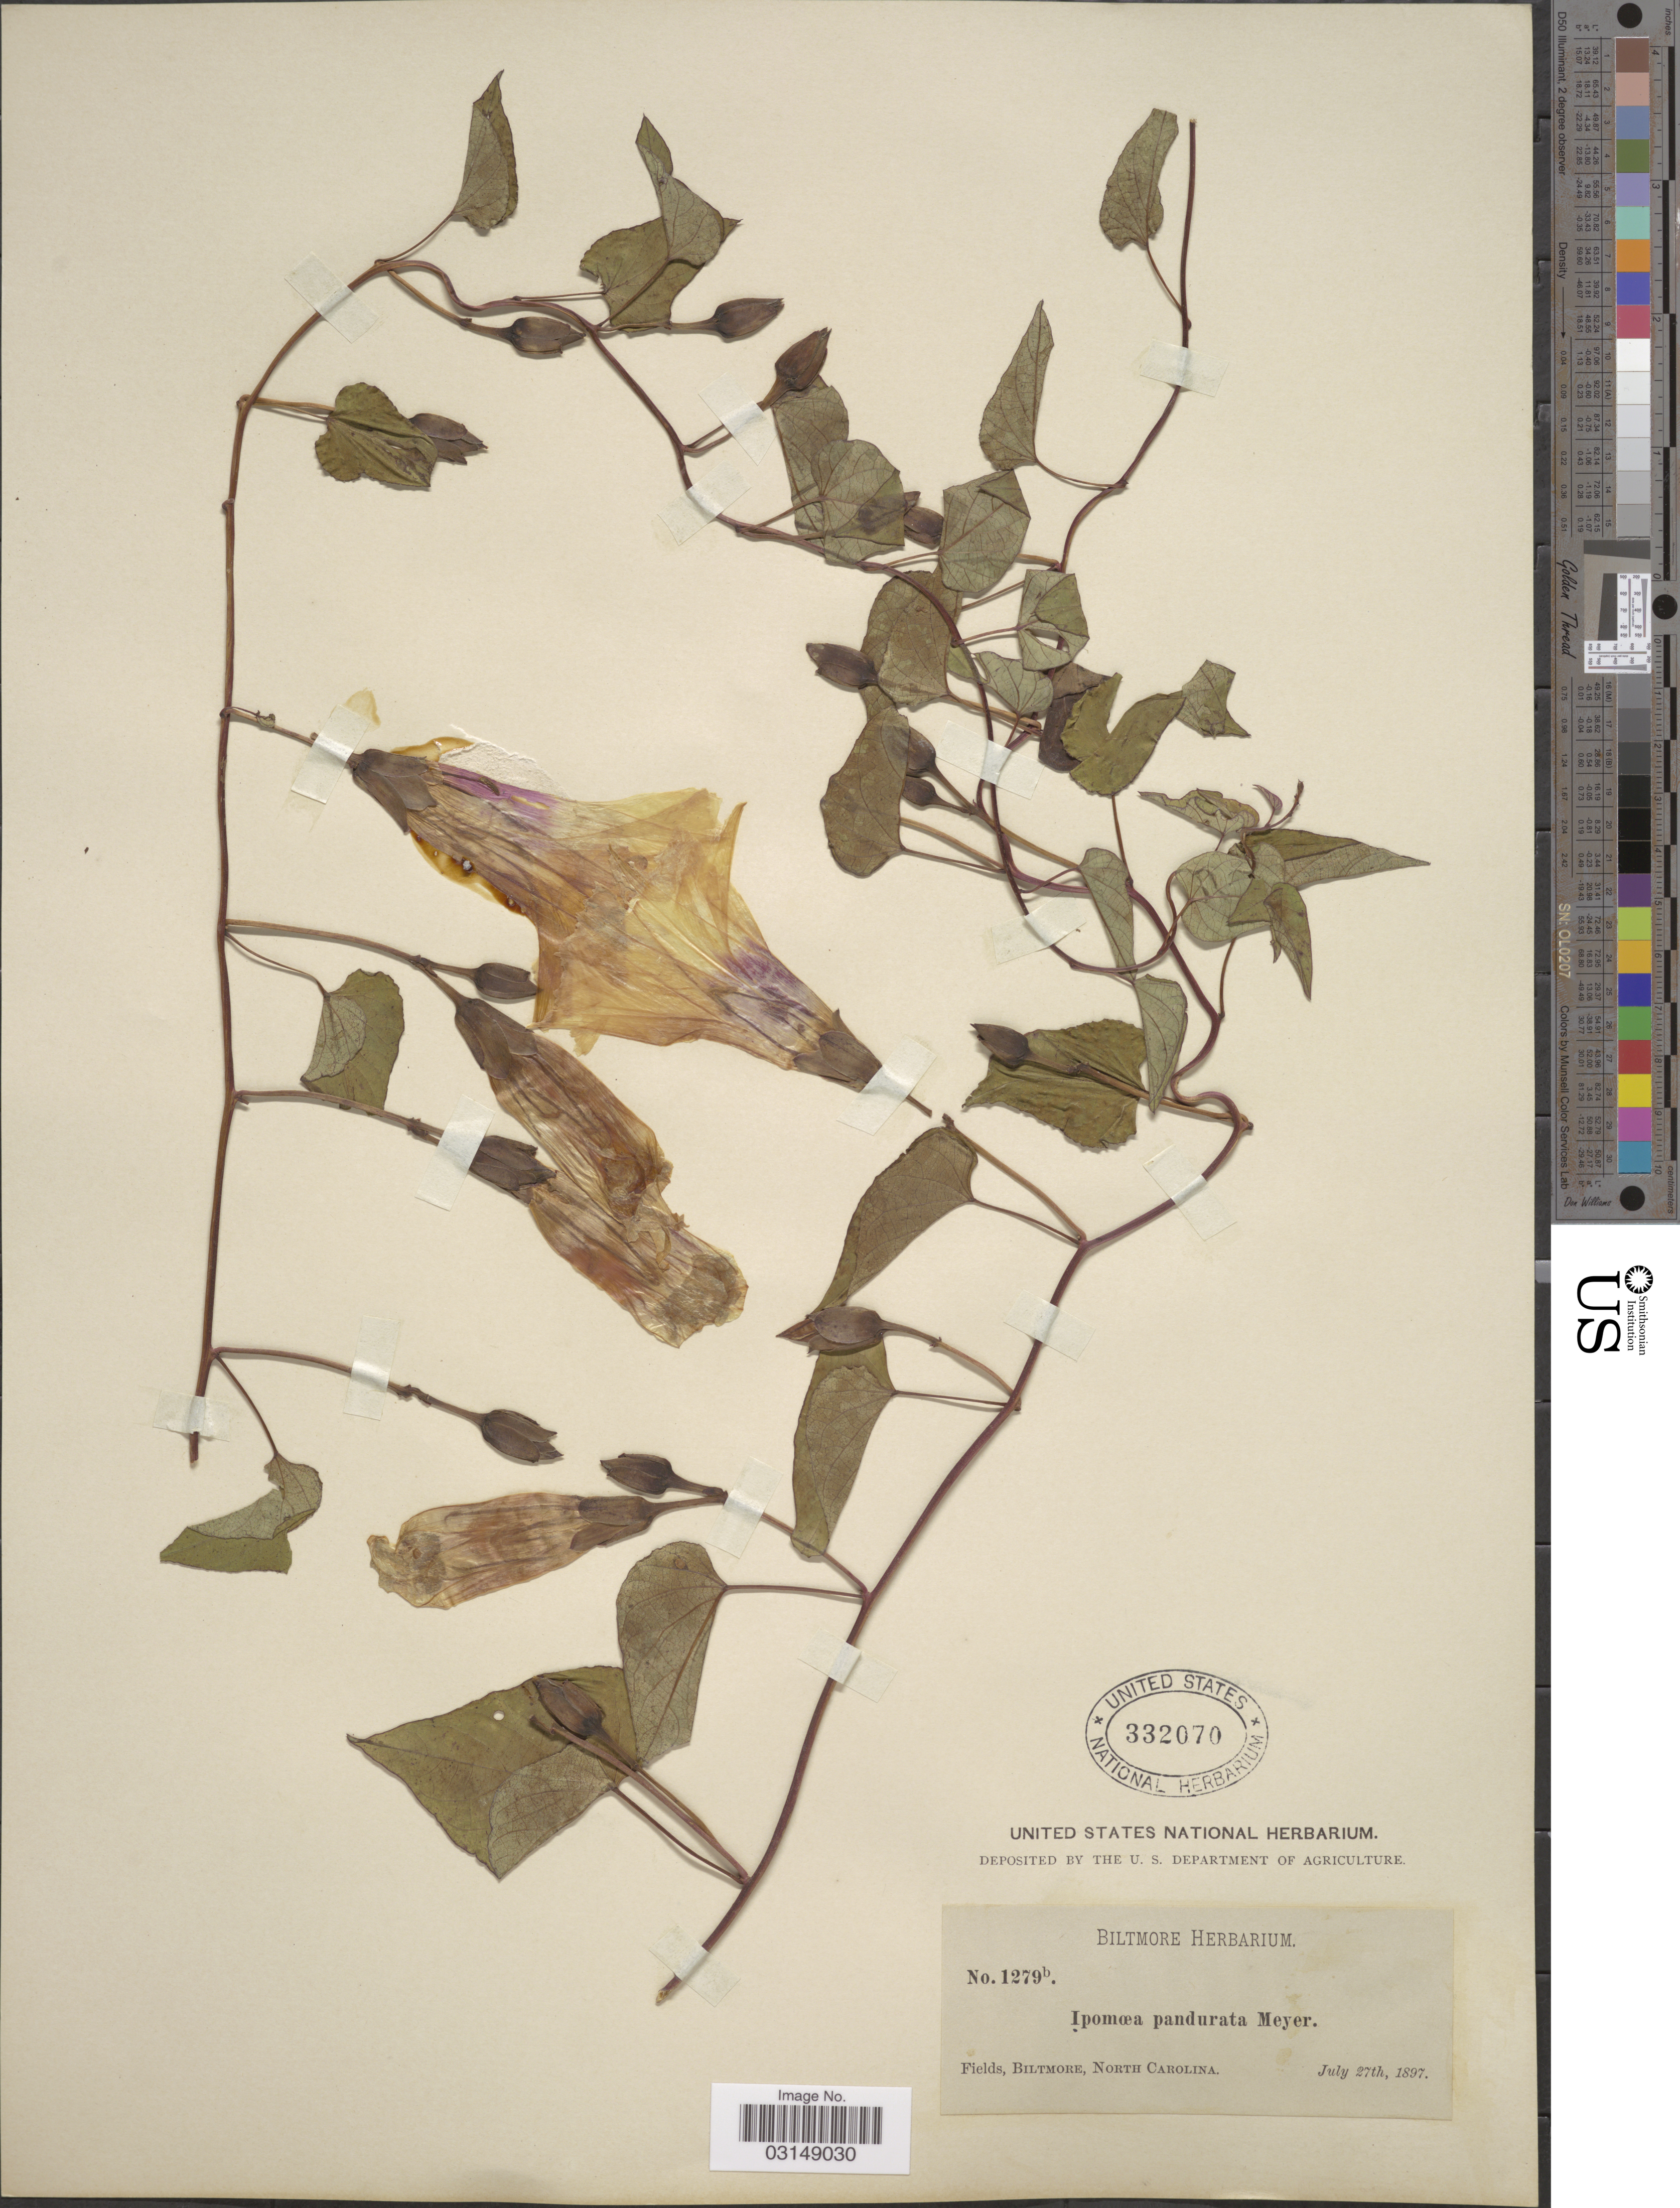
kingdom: Plantae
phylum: Tracheophyta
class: Magnoliopsida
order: Solanales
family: Convolvulaceae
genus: Ipomoea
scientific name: Ipomoea pandurata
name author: (L.) G. Mey.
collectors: ex herb. Biltmore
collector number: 1279b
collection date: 1897-07-27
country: United States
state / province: North Carolina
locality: Fields, Biltmore.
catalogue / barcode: US 332070